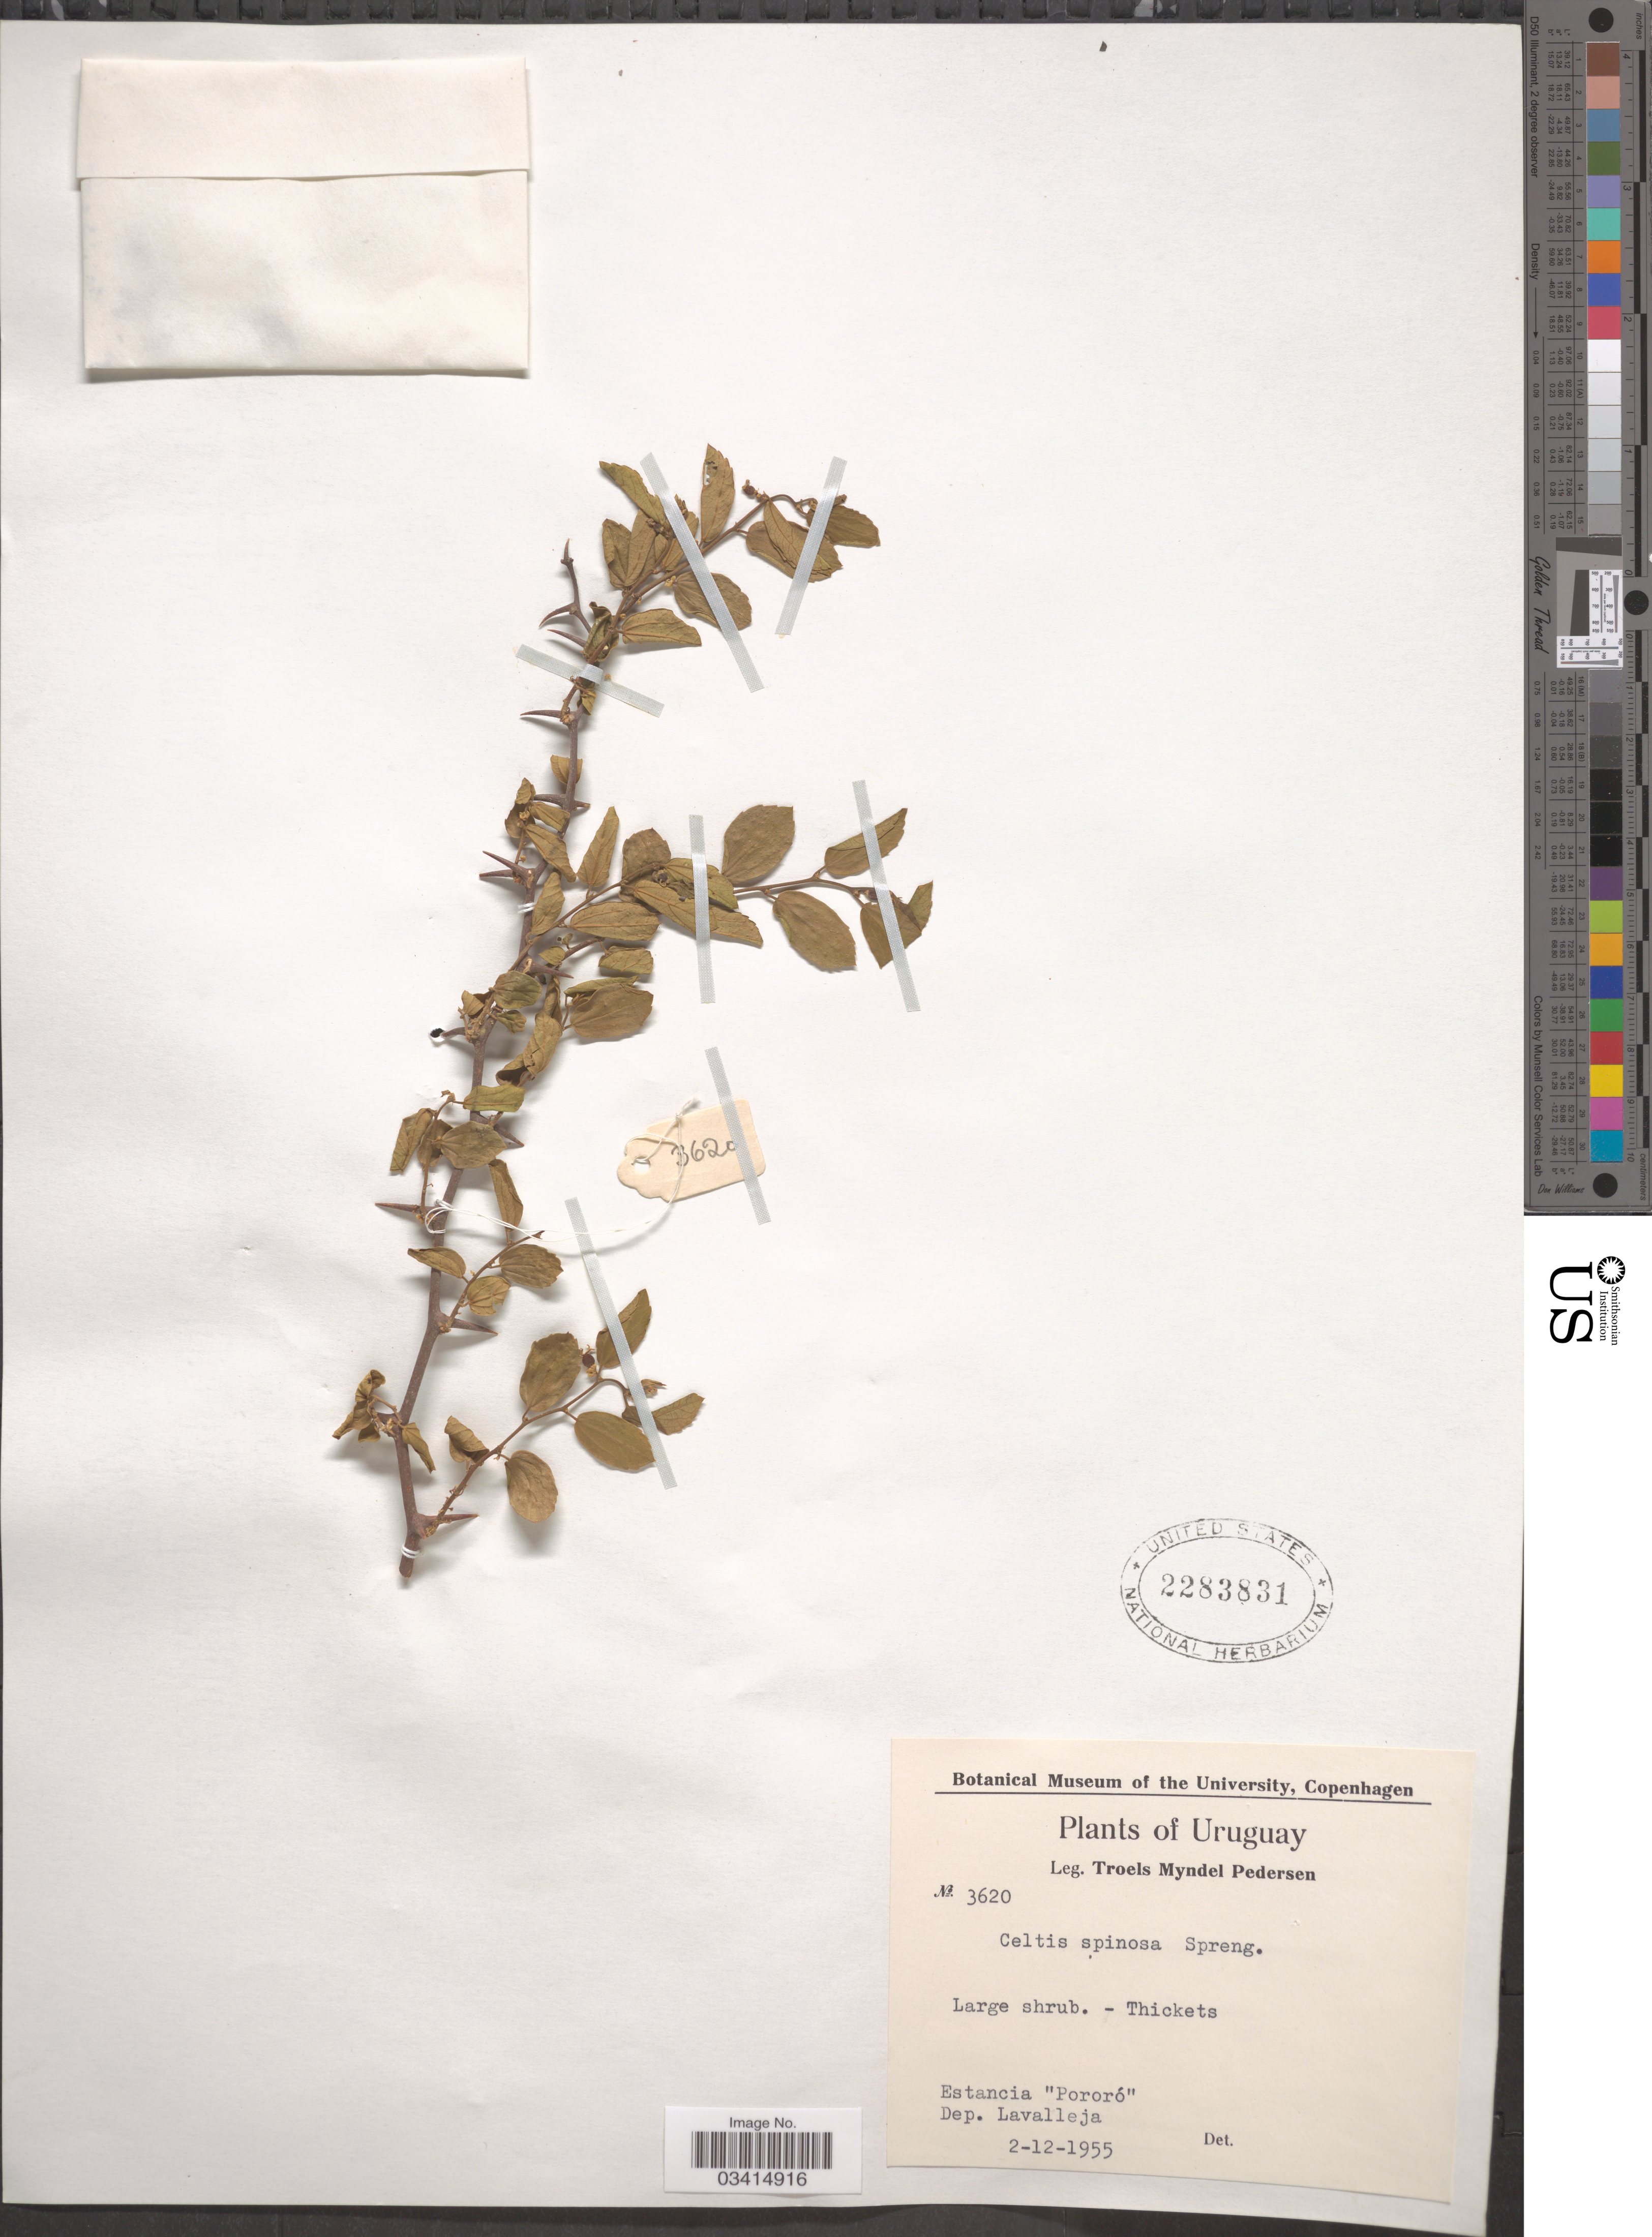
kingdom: Plantae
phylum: Tracheophyta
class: Magnoliopsida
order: Rosales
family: Cannabaceae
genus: Celtis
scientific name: Celtis spinosa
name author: Ruiz ex Miq.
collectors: T. Pederson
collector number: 3620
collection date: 1955-12-02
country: Uruguay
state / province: Lavalleja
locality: Estancia "Pororó". Dep. Lavalleja.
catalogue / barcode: US 2283831